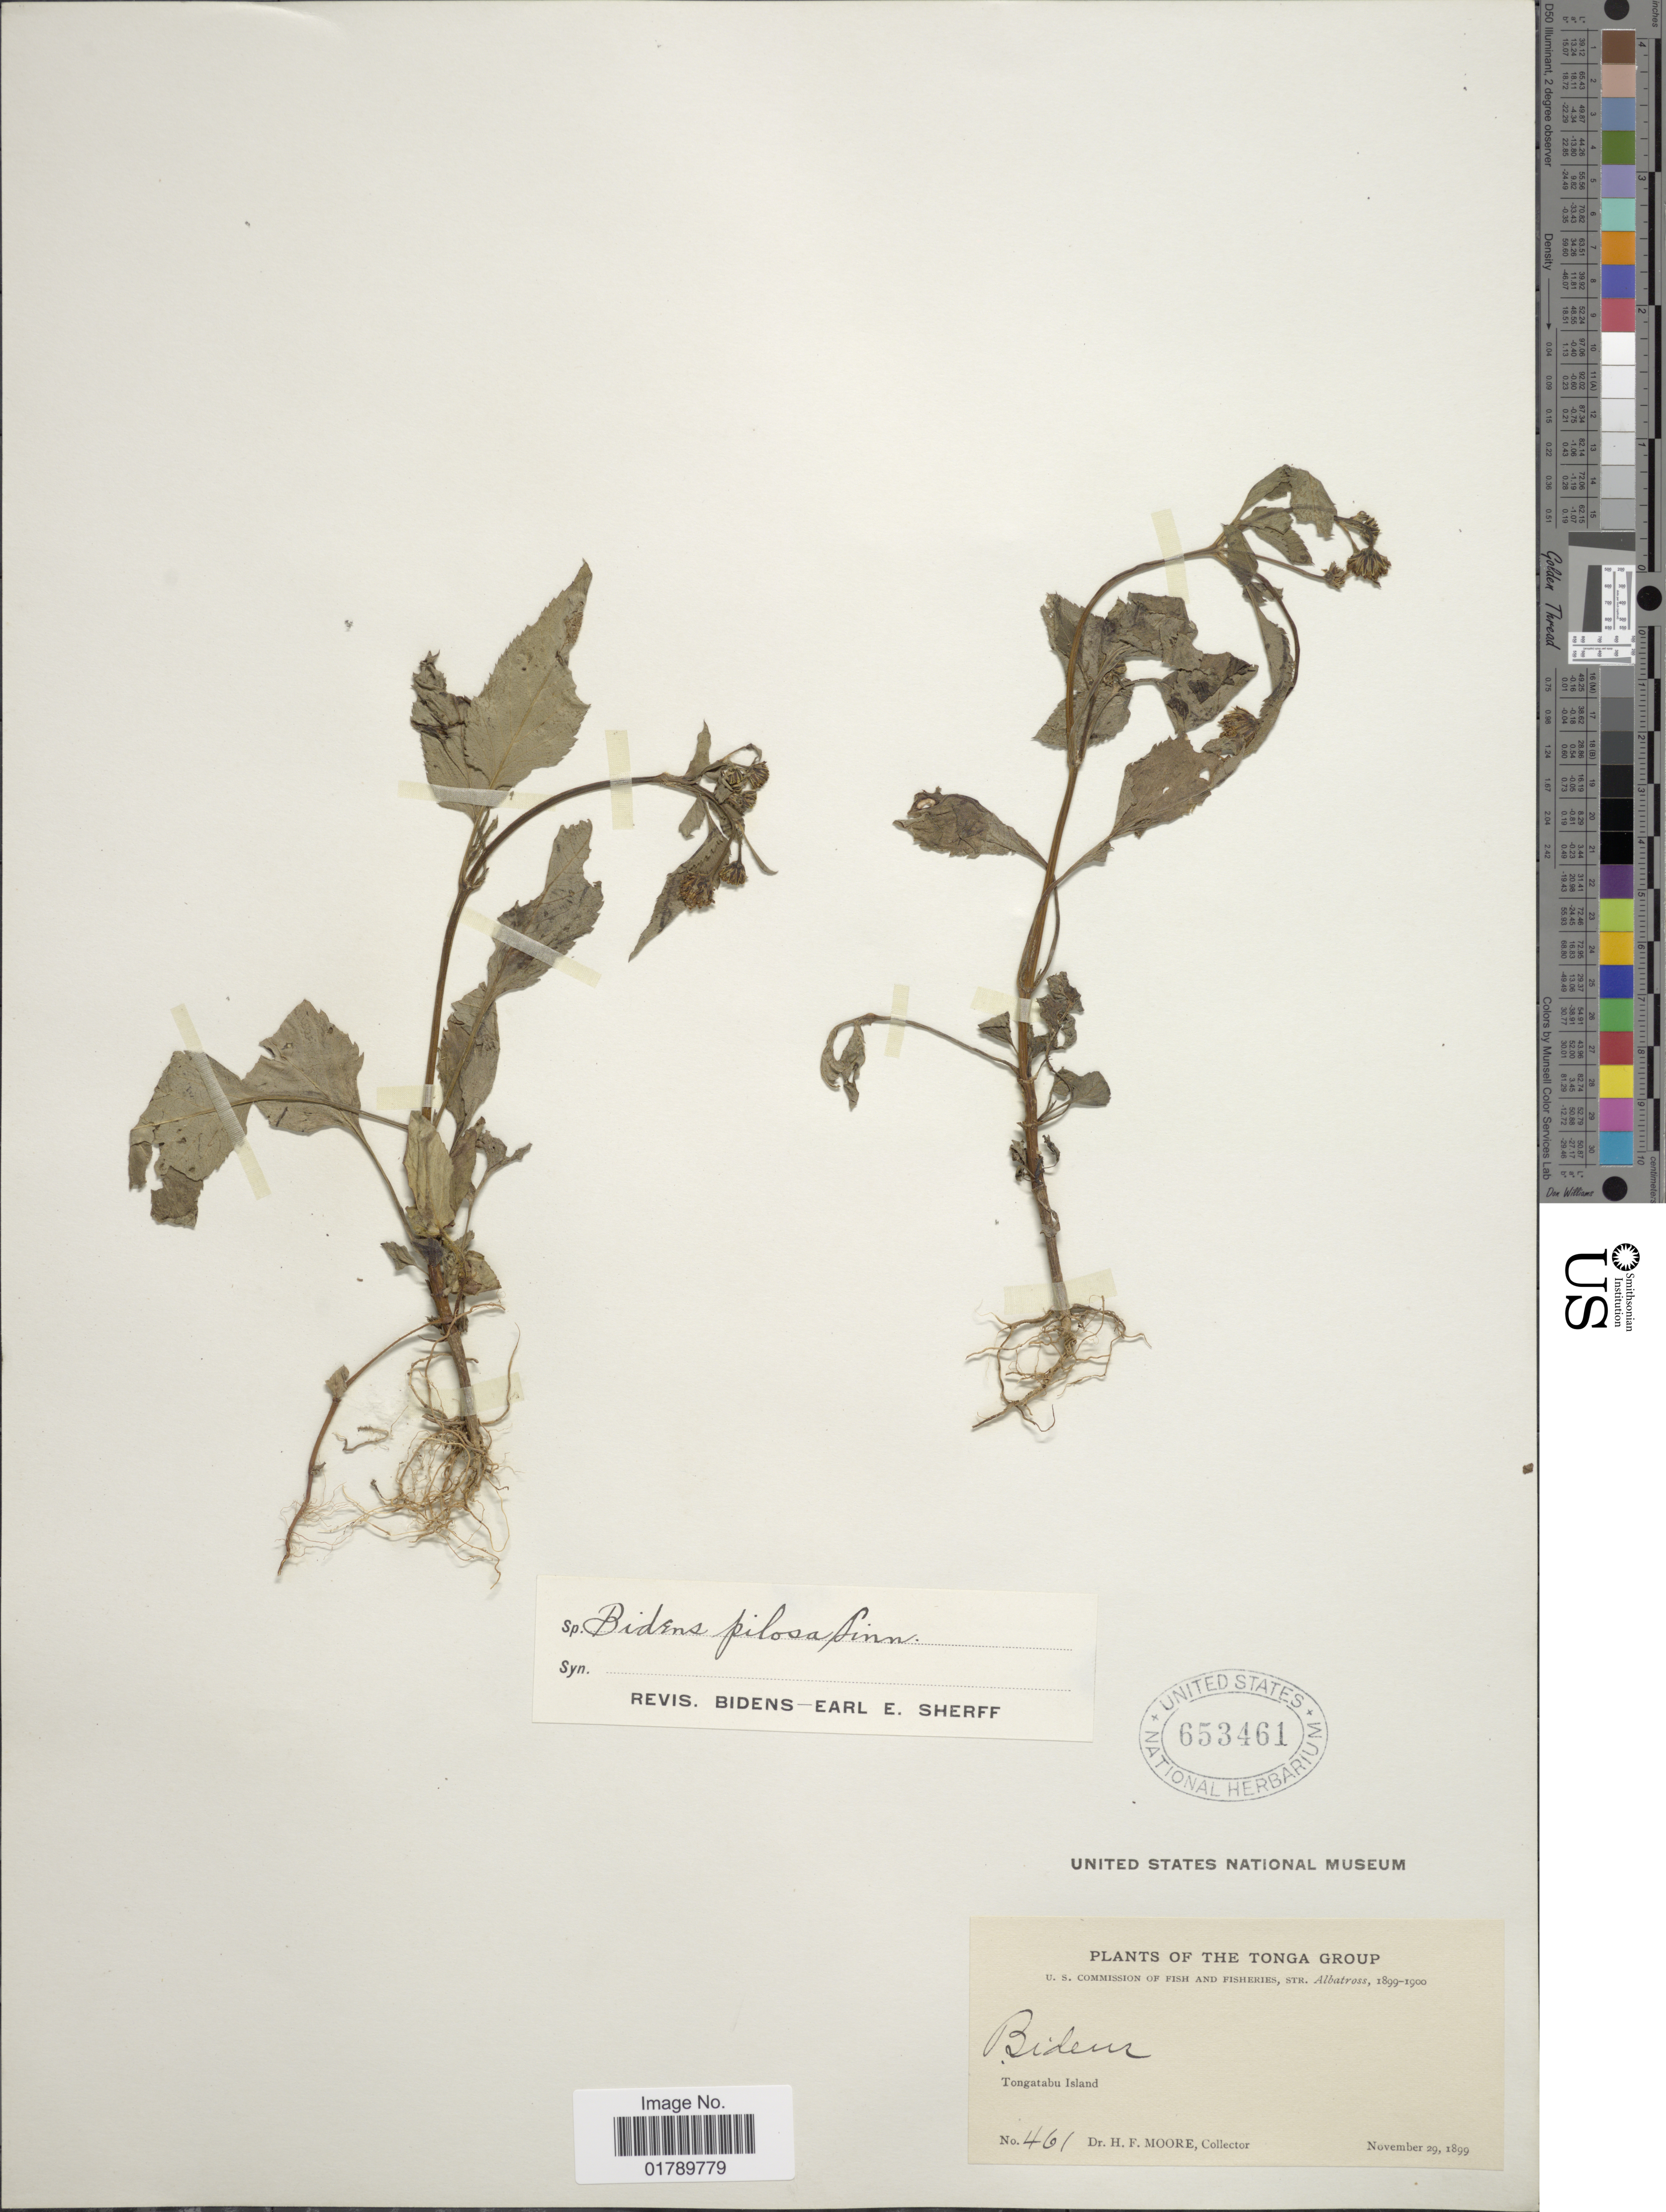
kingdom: Plantae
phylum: Tracheophyta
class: Magnoliopsida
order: Asterales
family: Asteraceae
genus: Bidens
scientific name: Bidens pilosa var. pilosa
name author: L.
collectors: H. F. Moore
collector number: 461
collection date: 1899-11-29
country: Tonga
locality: Tongatabu Island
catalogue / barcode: US 653461